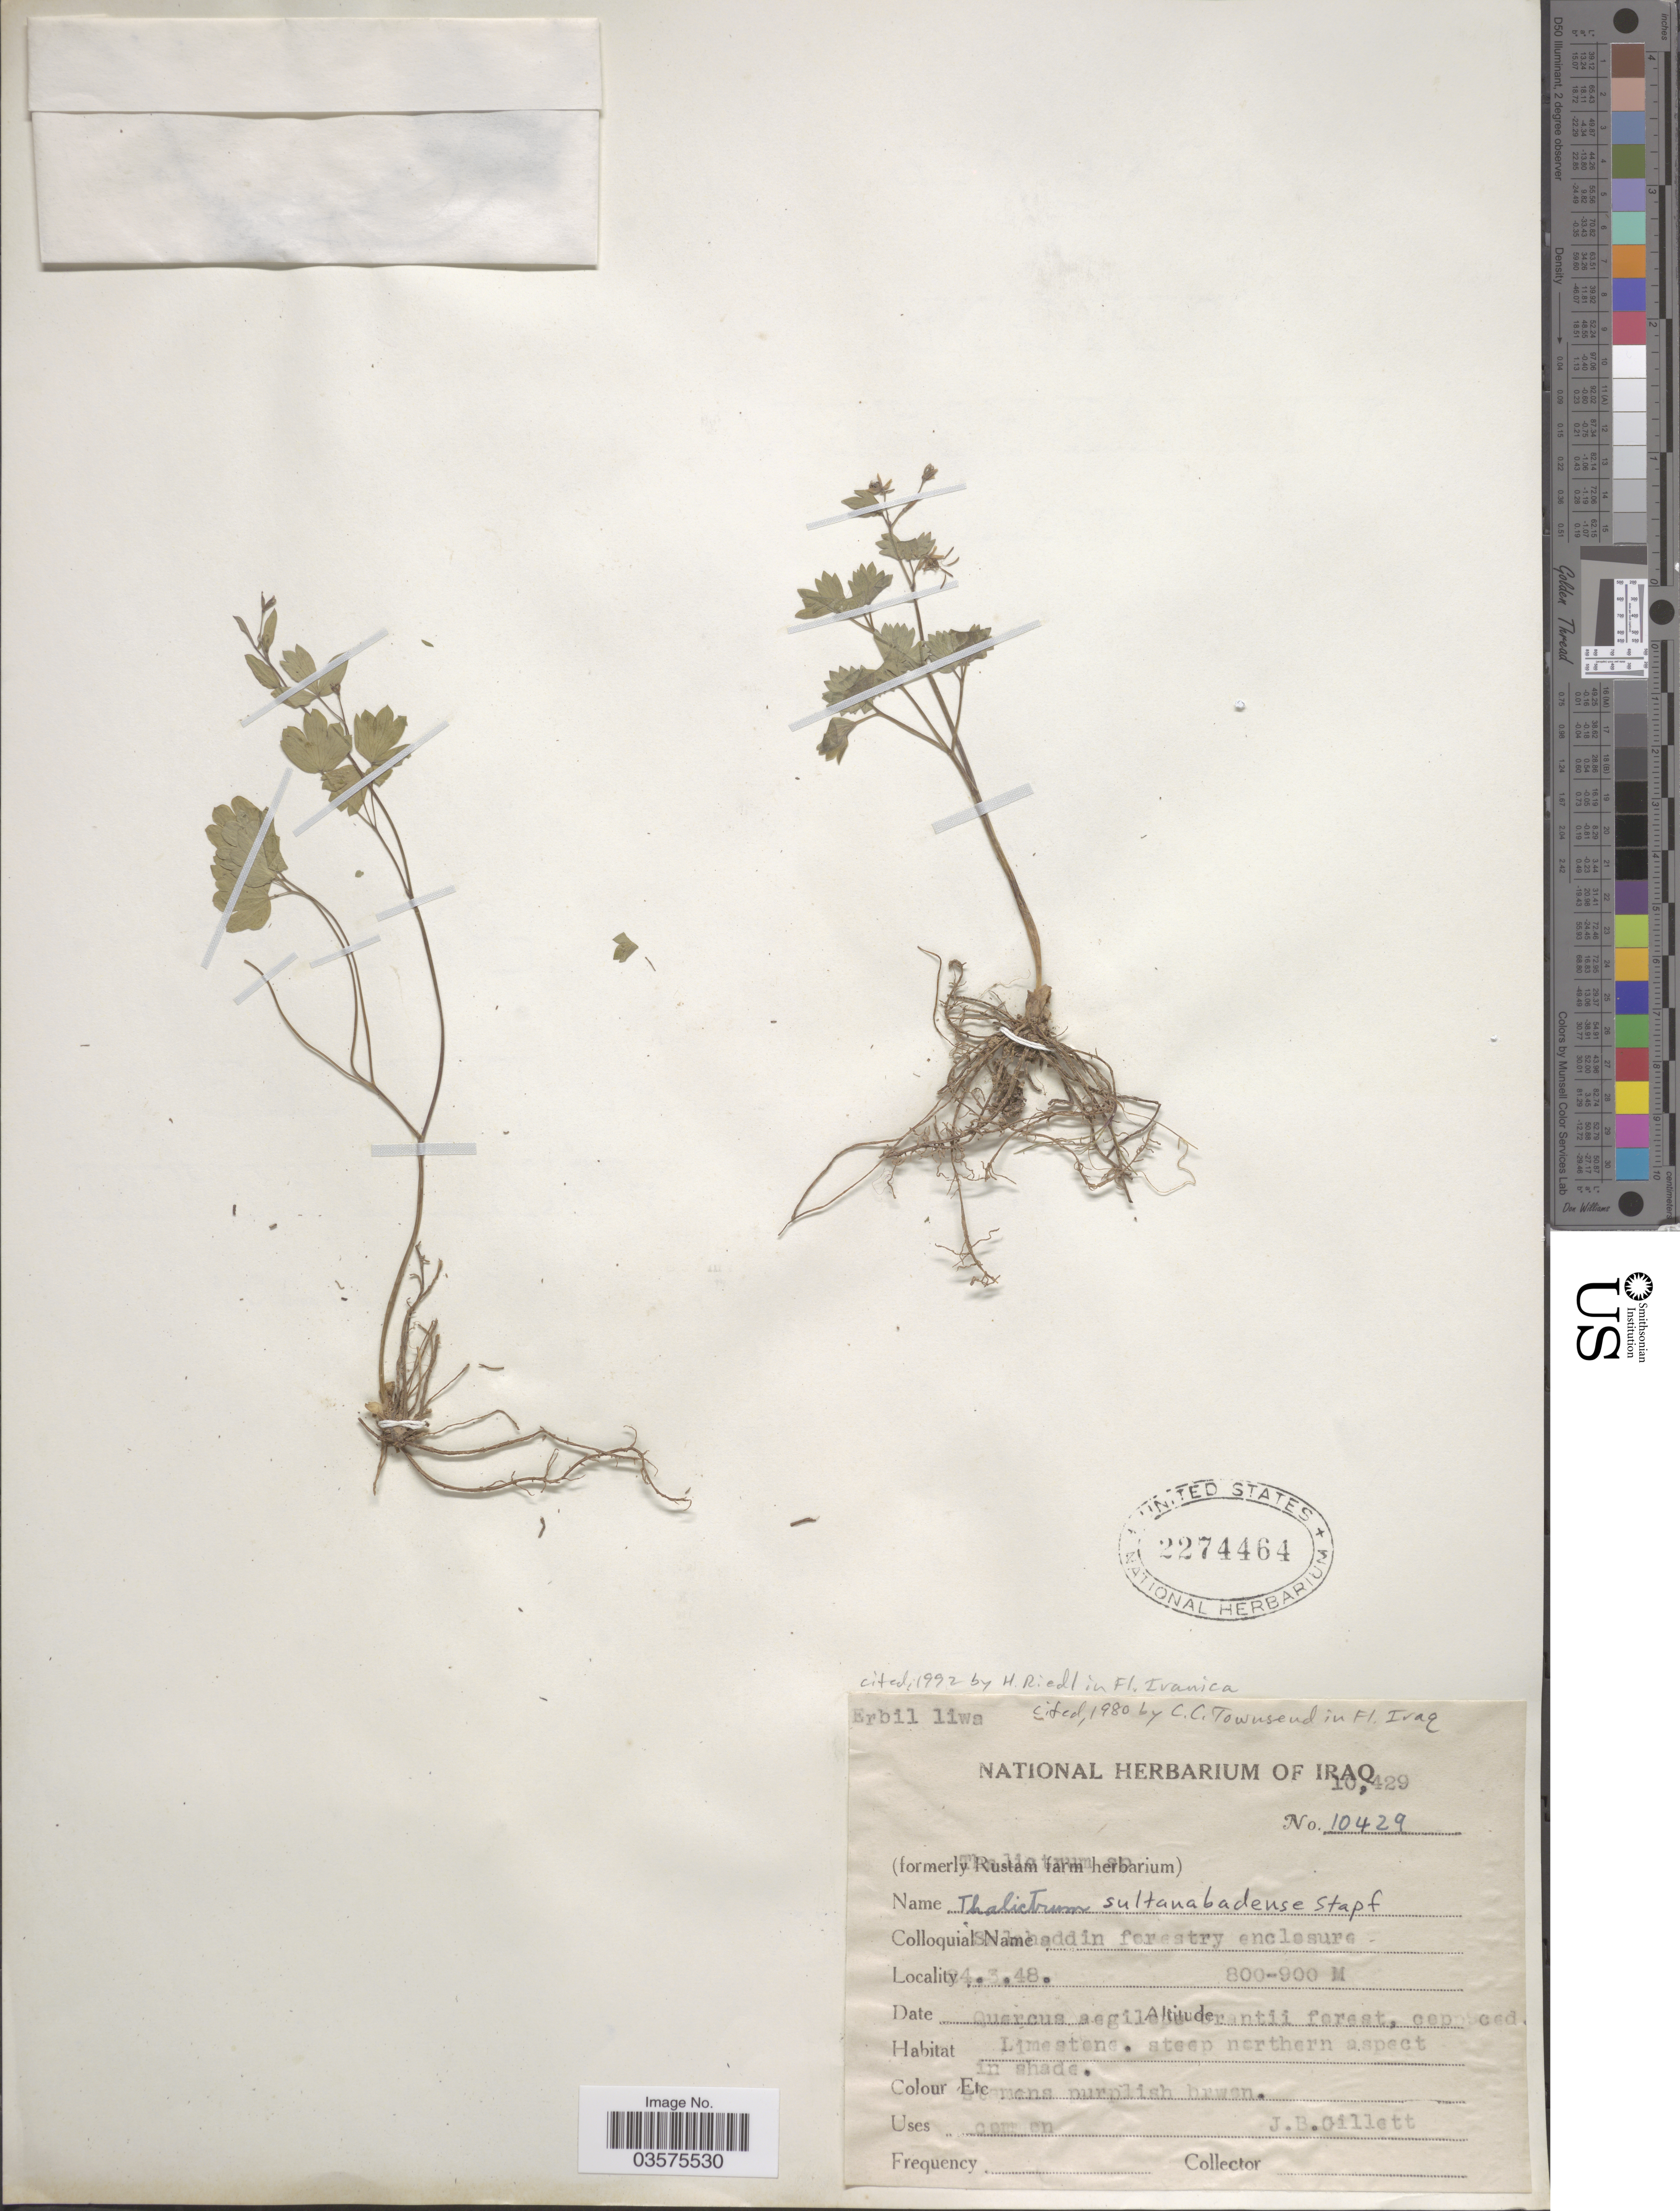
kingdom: Plantae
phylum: Tracheophyta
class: Magnoliopsida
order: Ranunculales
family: Ranunculaceae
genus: Thalictrum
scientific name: Thalictrum sultanabadense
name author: Stapf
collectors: J. B. Gillett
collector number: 10429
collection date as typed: Transcribed d/m/y: 4/3/48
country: Iraq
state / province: Arbīl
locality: Erbil liwa. Shahaddin [interpreted] forestry enclosure.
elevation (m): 800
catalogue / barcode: US 2274464